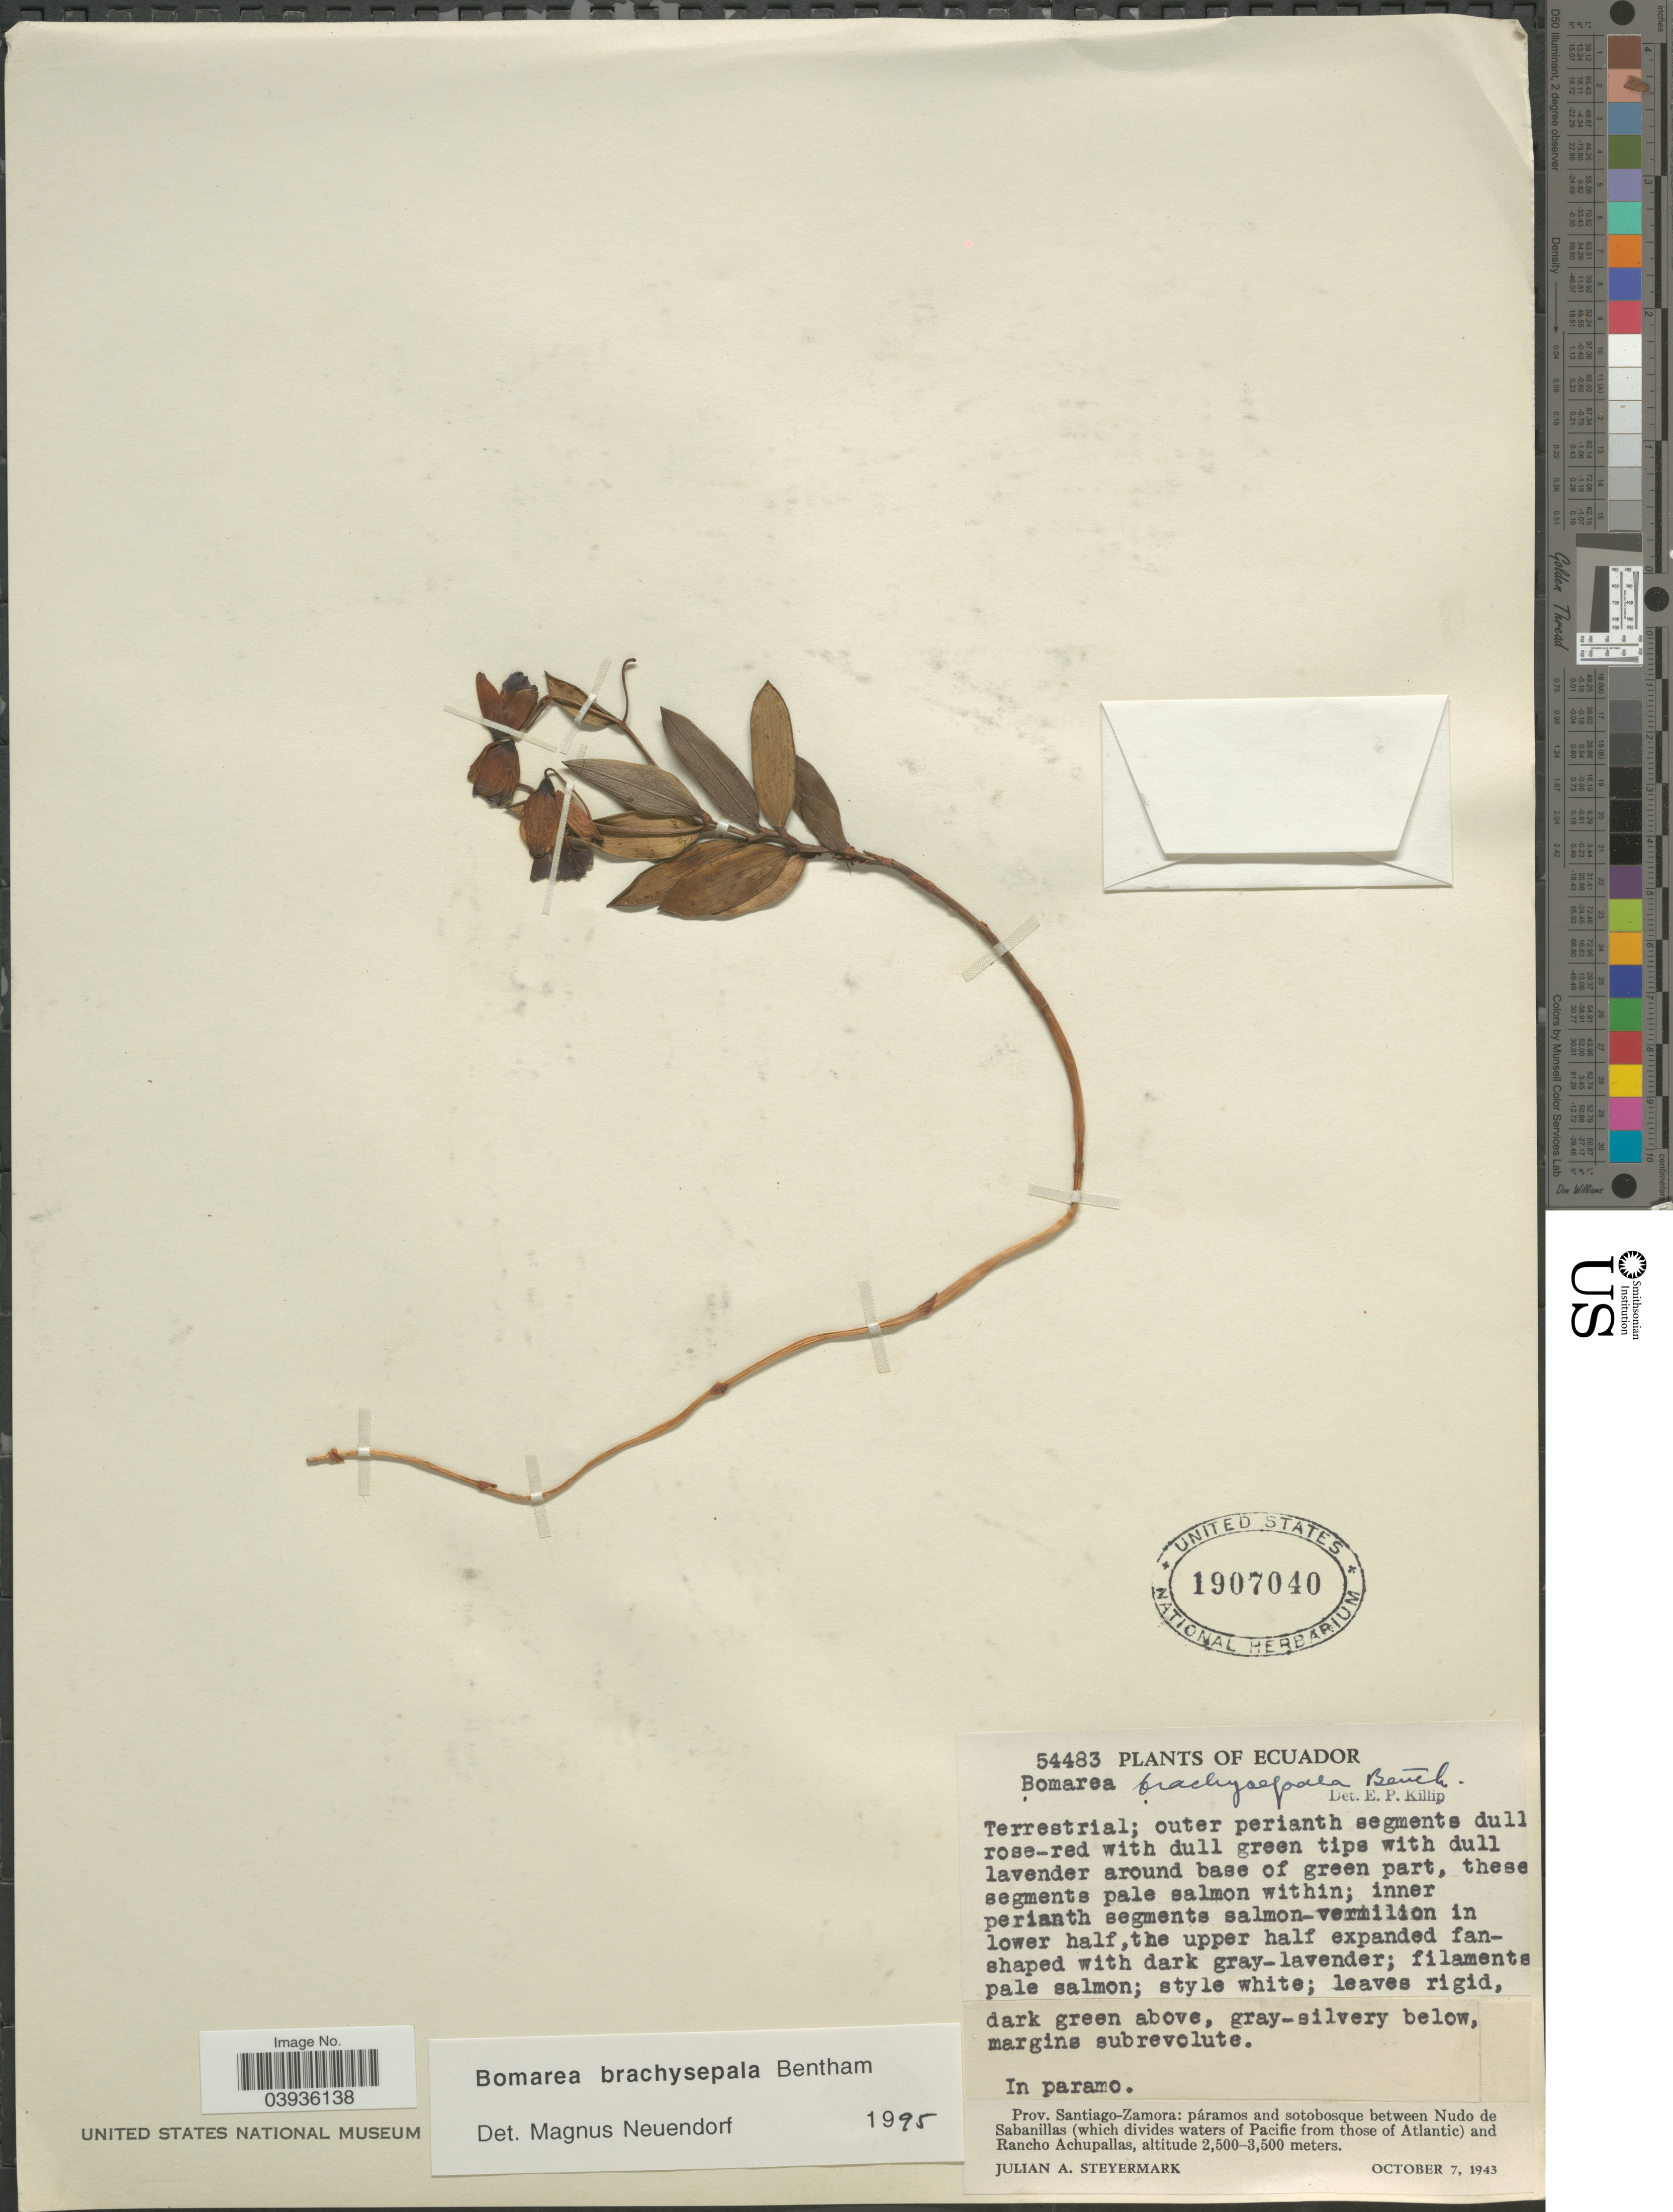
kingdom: Plantae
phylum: Tracheophyta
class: Liliopsida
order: Liliales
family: Alstroemeriaceae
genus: Bomarea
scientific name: Bomarea brachysepala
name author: Benth.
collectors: J. Steyermark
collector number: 54483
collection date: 1943-10-07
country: Ecuador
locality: Prov. Santiago-Zamora: páramos and sotobosque between nudo de Sabanillas (which divides waters of Pacific from those of Atlantic) and Rancho Achupallas.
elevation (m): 2500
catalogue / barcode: US 1907040